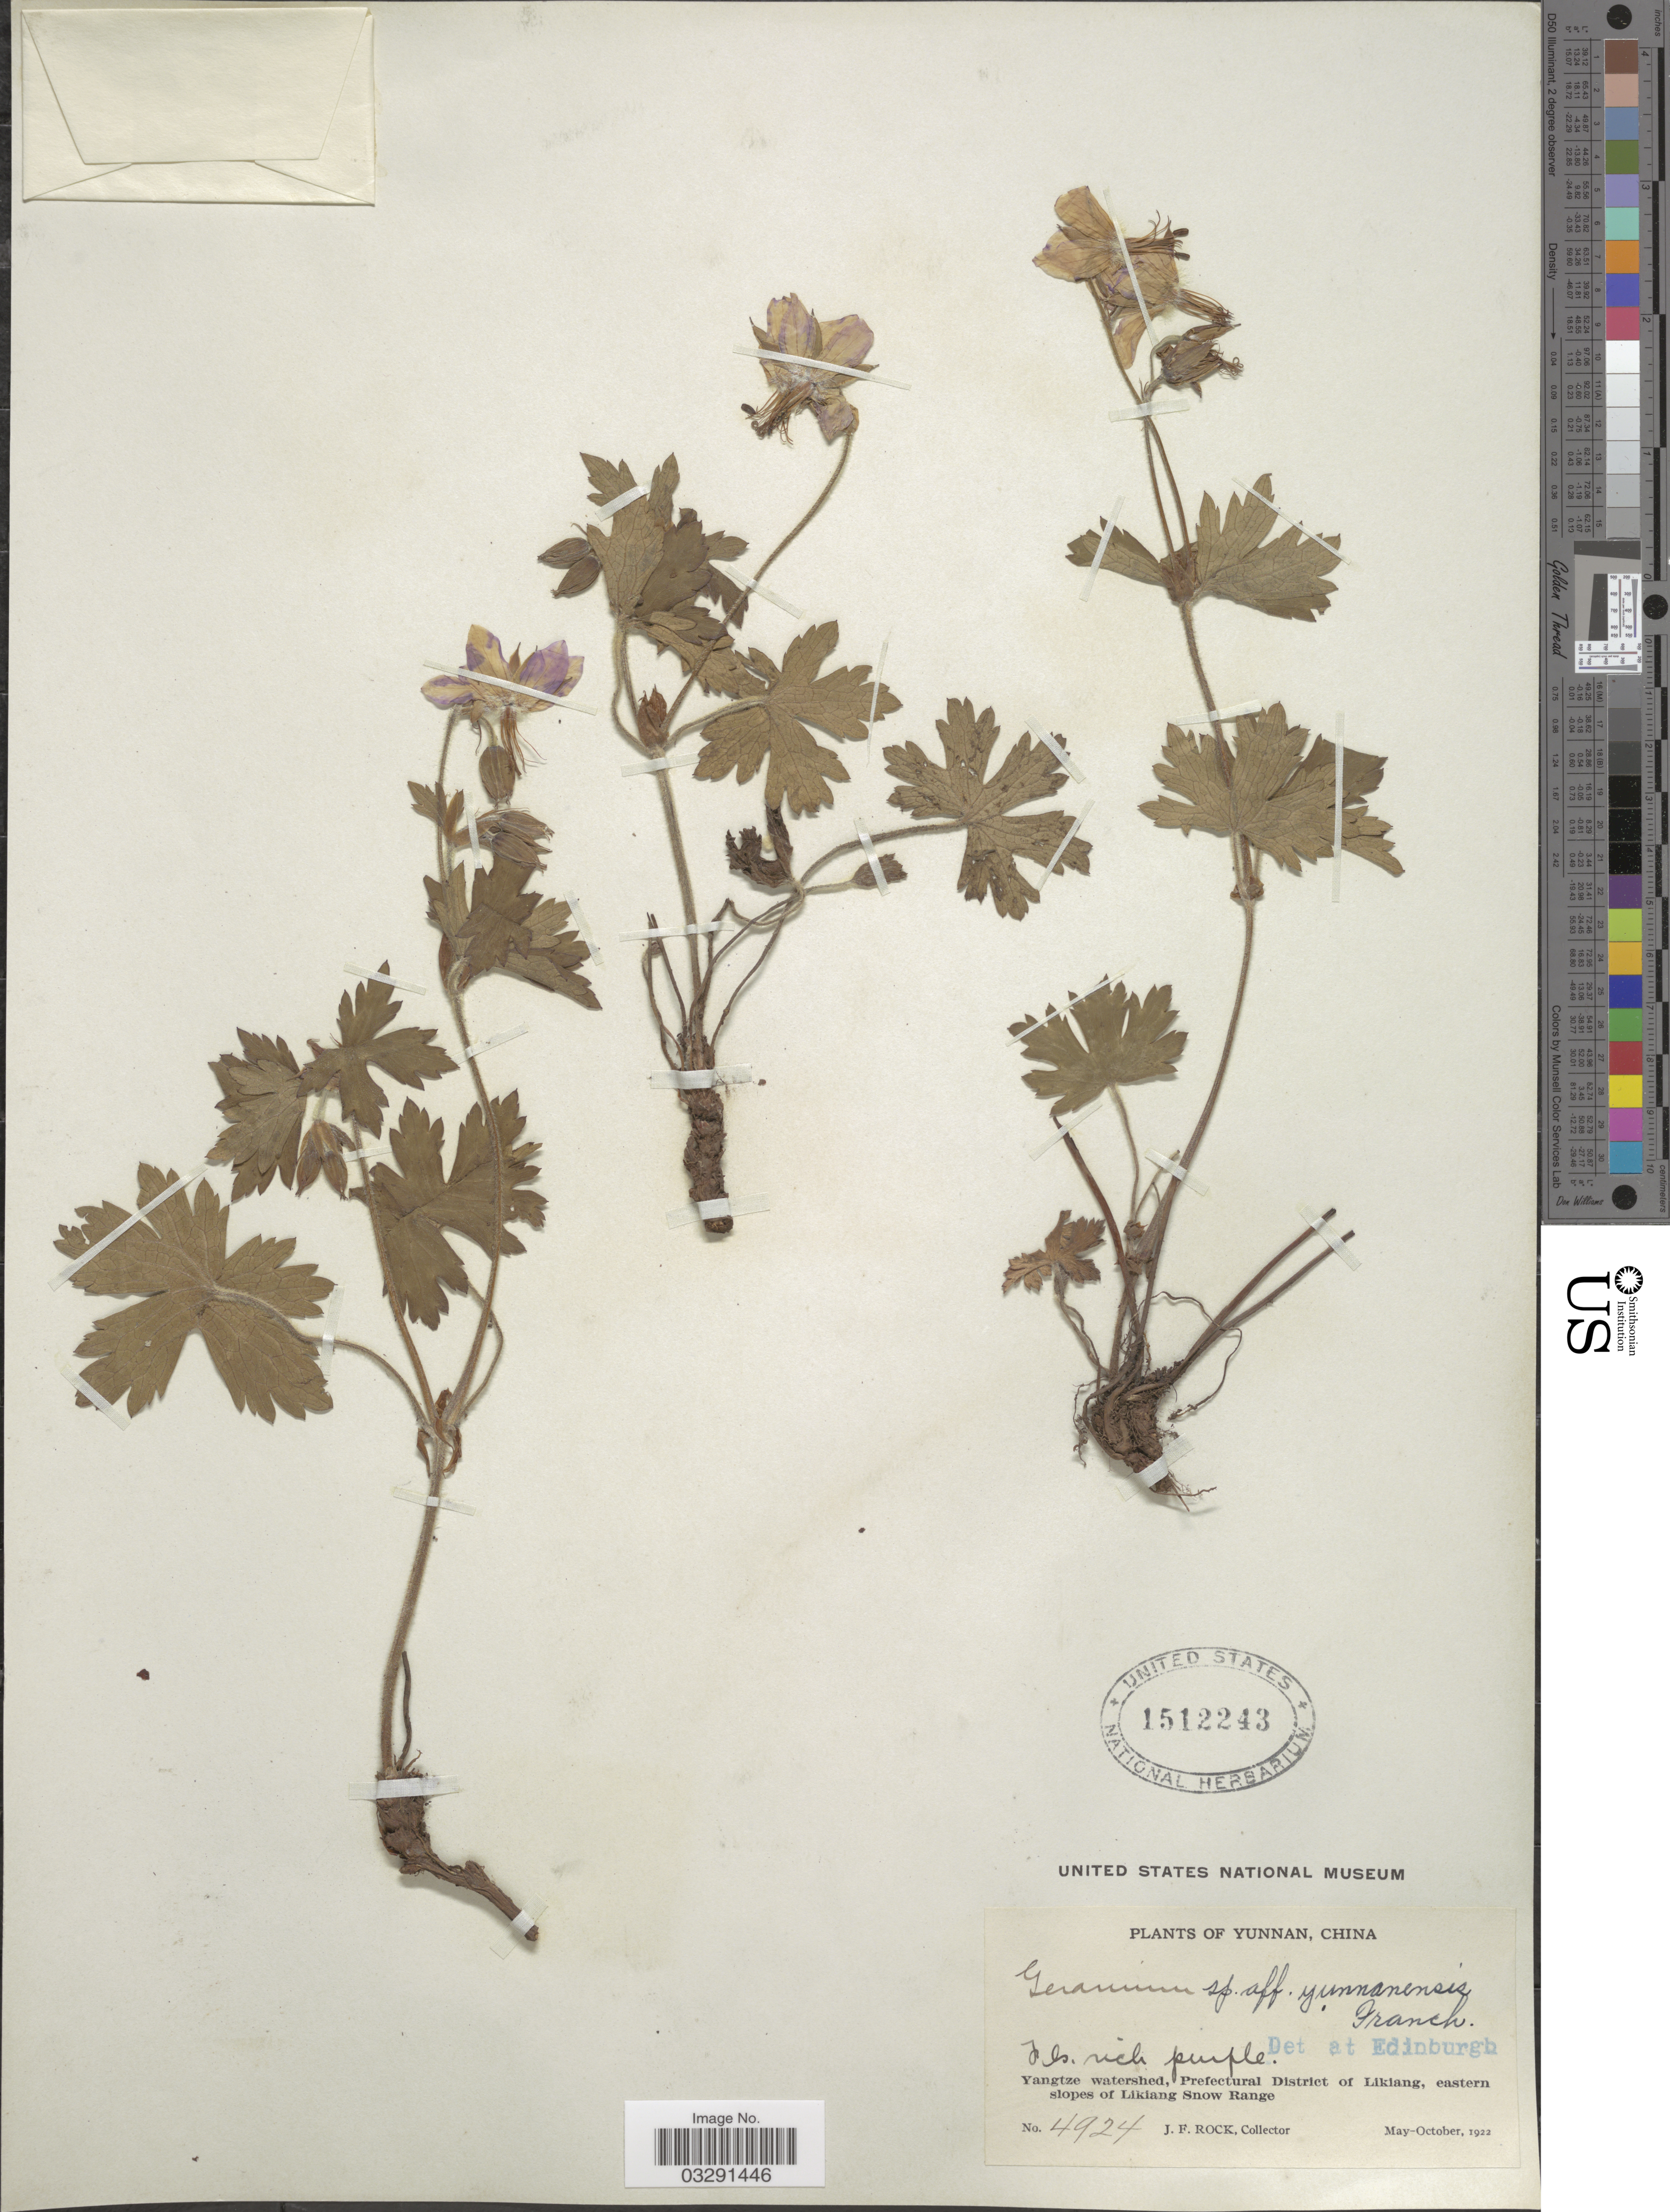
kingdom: Plantae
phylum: Tracheophyta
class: Magnoliopsida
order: Geraniales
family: Geraniaceae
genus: Geranium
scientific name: Geranium yunnanense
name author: Franch.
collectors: J. Rock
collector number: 4924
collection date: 1922-05/1922-10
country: China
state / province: Yunnan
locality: Yangtze watershed, Prefectural District of Likiang, eastern slopes of Likiang Snow Range.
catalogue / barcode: US 1512243